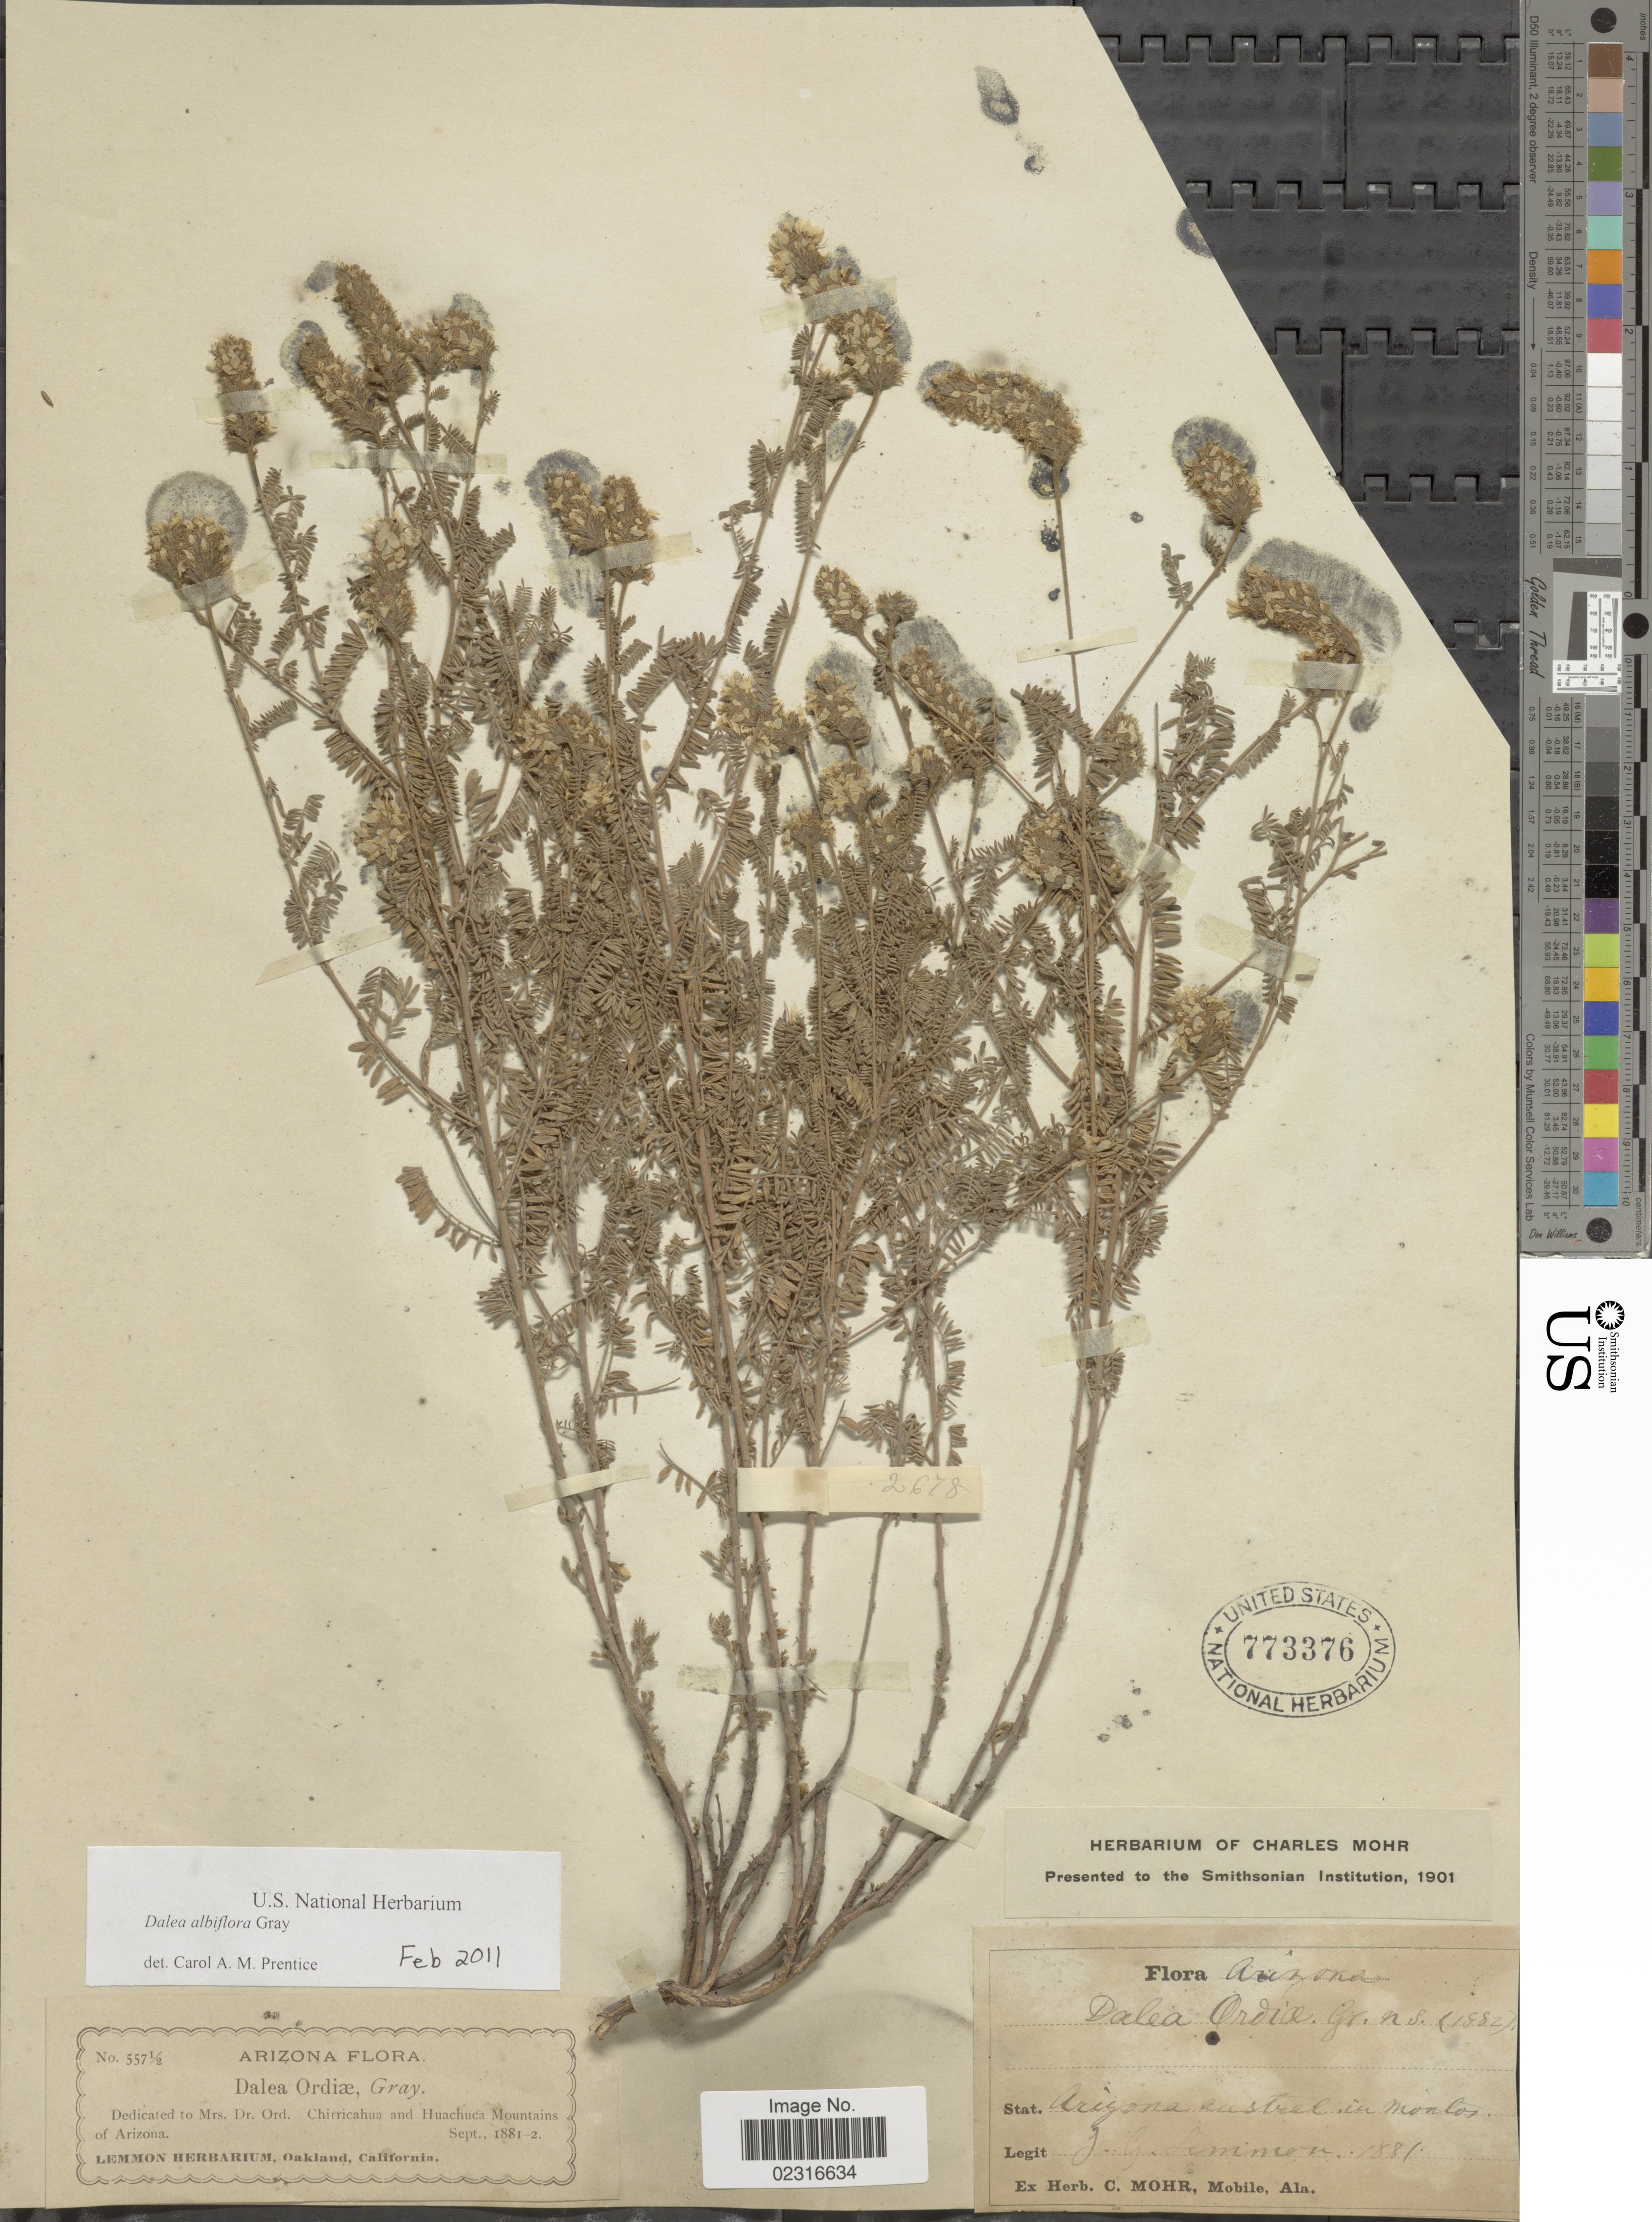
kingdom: Plantae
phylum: Tracheophyta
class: Magnoliopsida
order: Fabales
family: Fabaceae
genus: Dalea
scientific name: Dalea albiflora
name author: A. Gray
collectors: J. Lemmon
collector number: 557½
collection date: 1881-09/1882-09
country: United States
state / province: Arizona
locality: Chirricahua and Huachuca Mountains of Arizona. Arizona austral in montes.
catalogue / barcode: US 773376